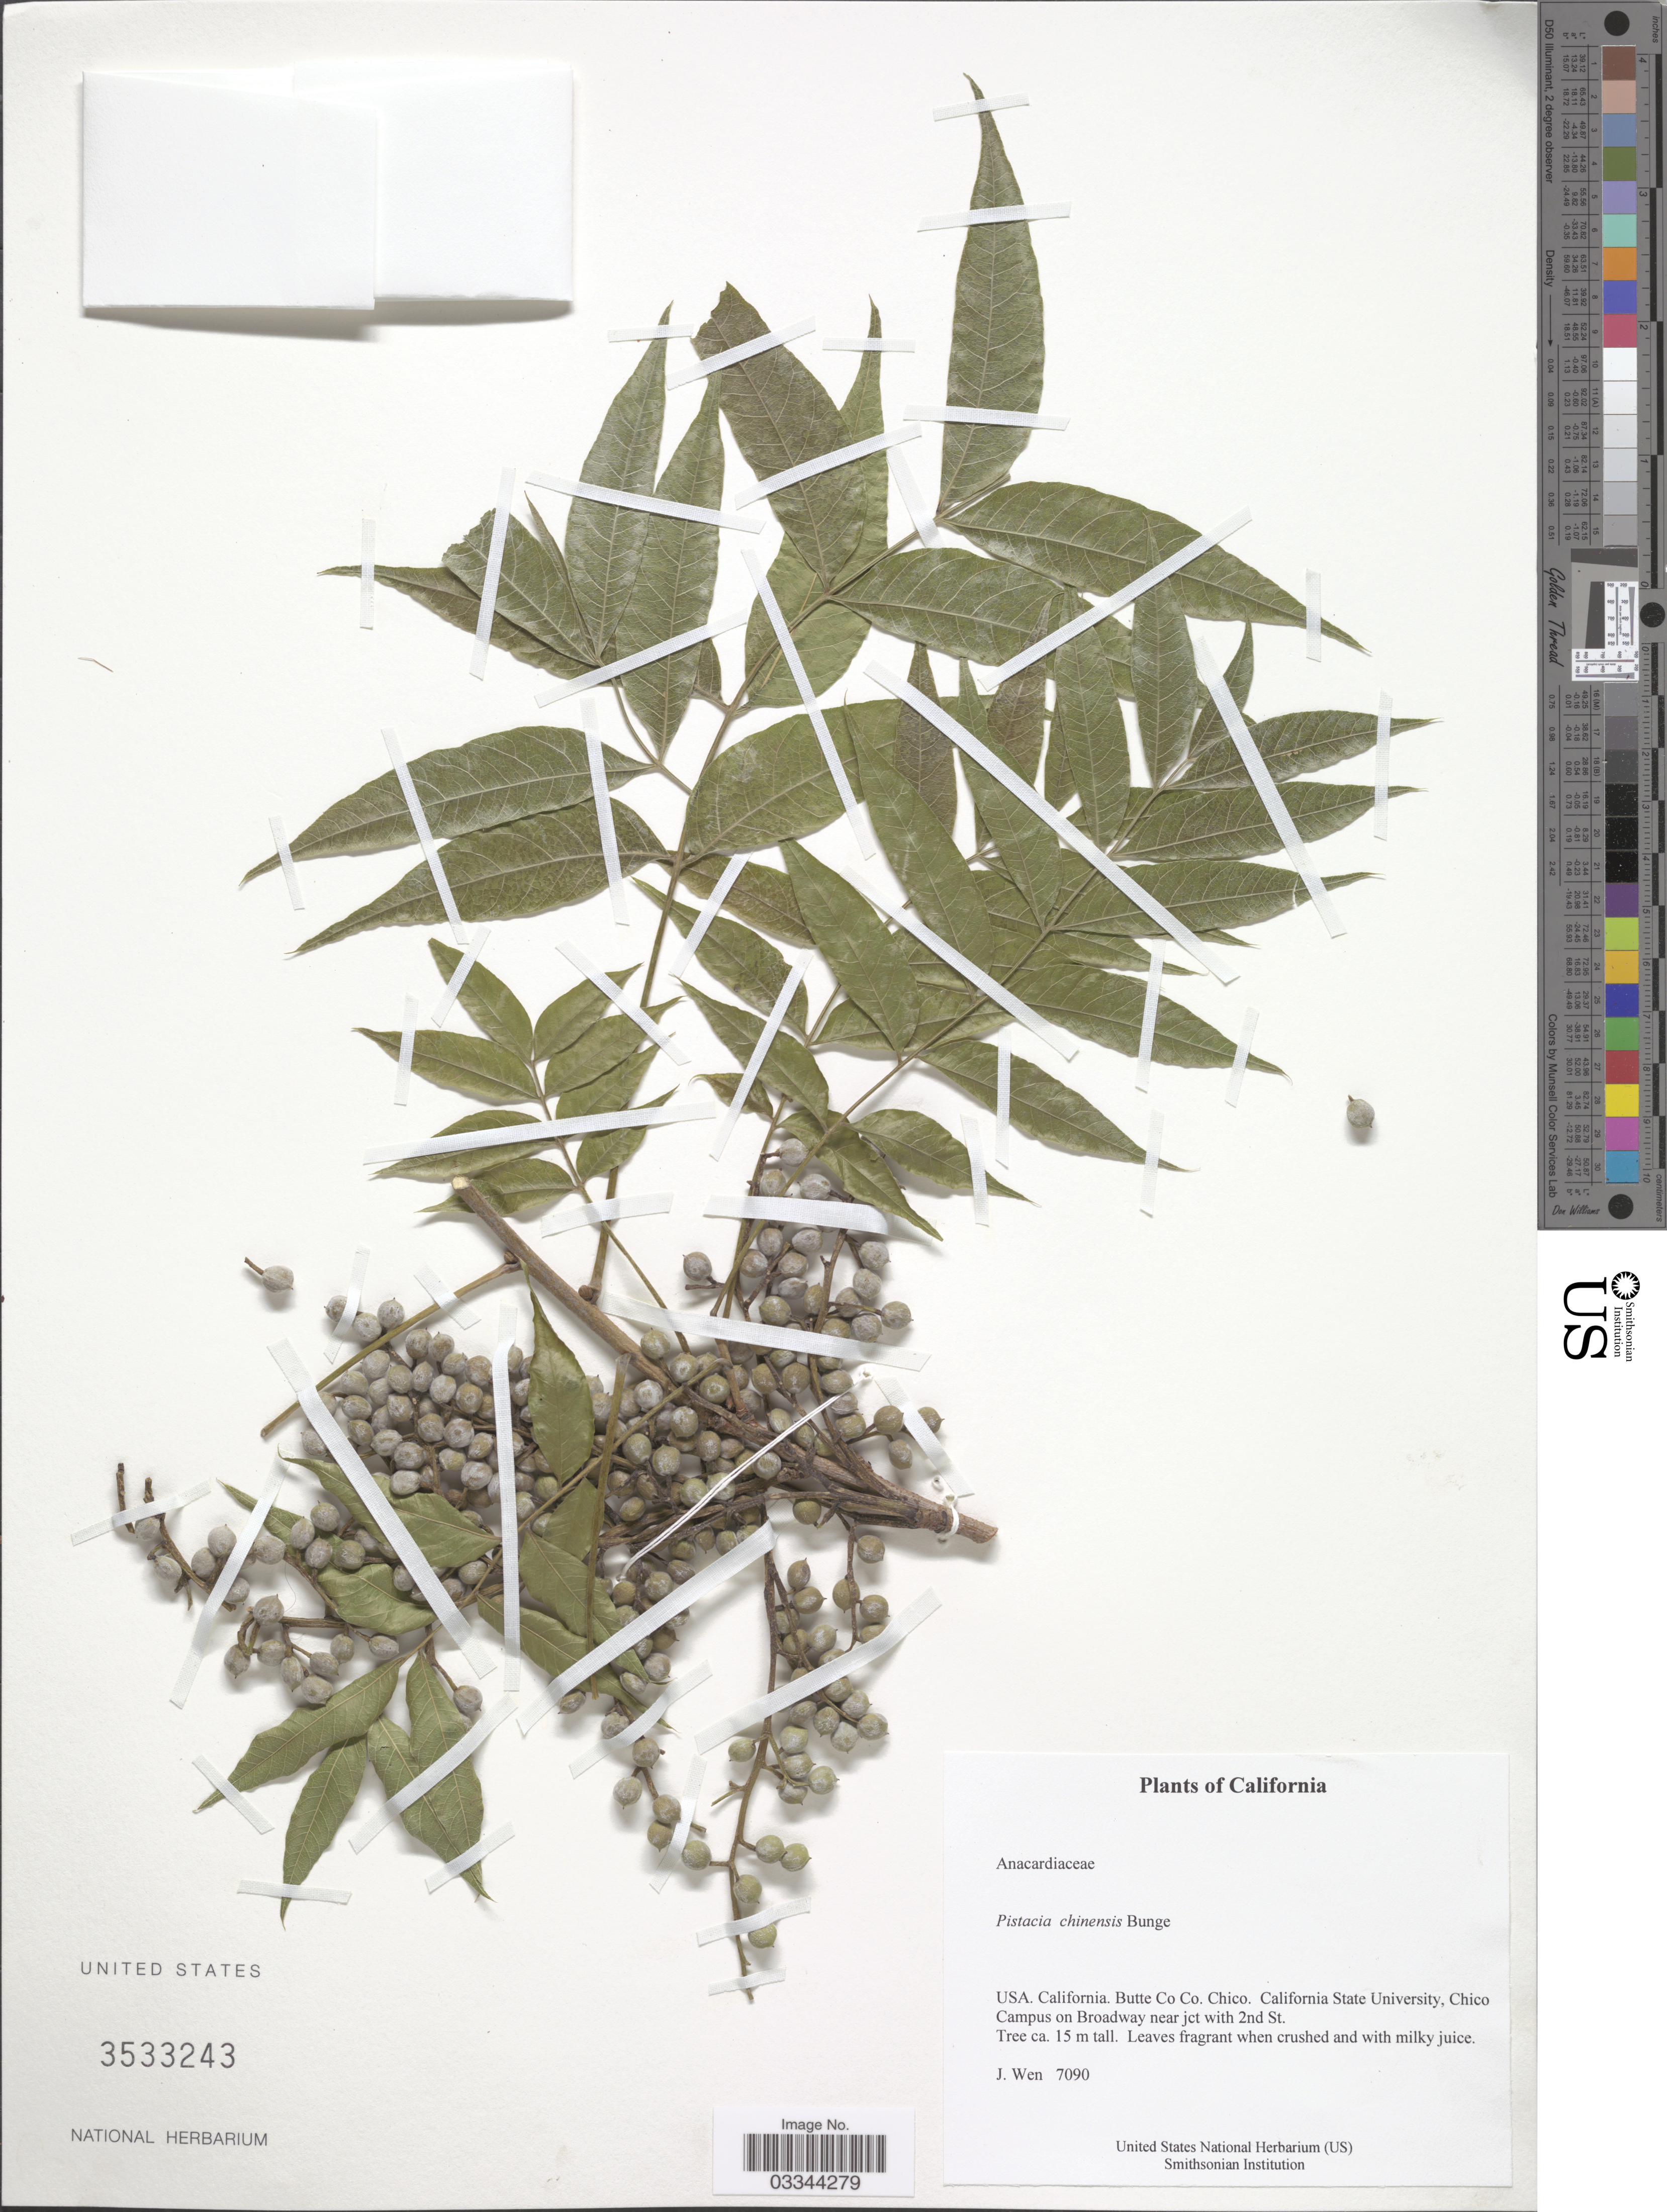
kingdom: Plantae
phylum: Tracheophyta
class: Magnoliopsida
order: Sapindales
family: Anacardiaceae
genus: Pistacia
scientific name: Pistacia chinensis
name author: Bunge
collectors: J. Wen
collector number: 7090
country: United States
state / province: California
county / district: Butte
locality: Butte Co Co. Chico. California State University, Chico Campus on Broadway near jct with 2nd St.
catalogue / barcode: US 3533243